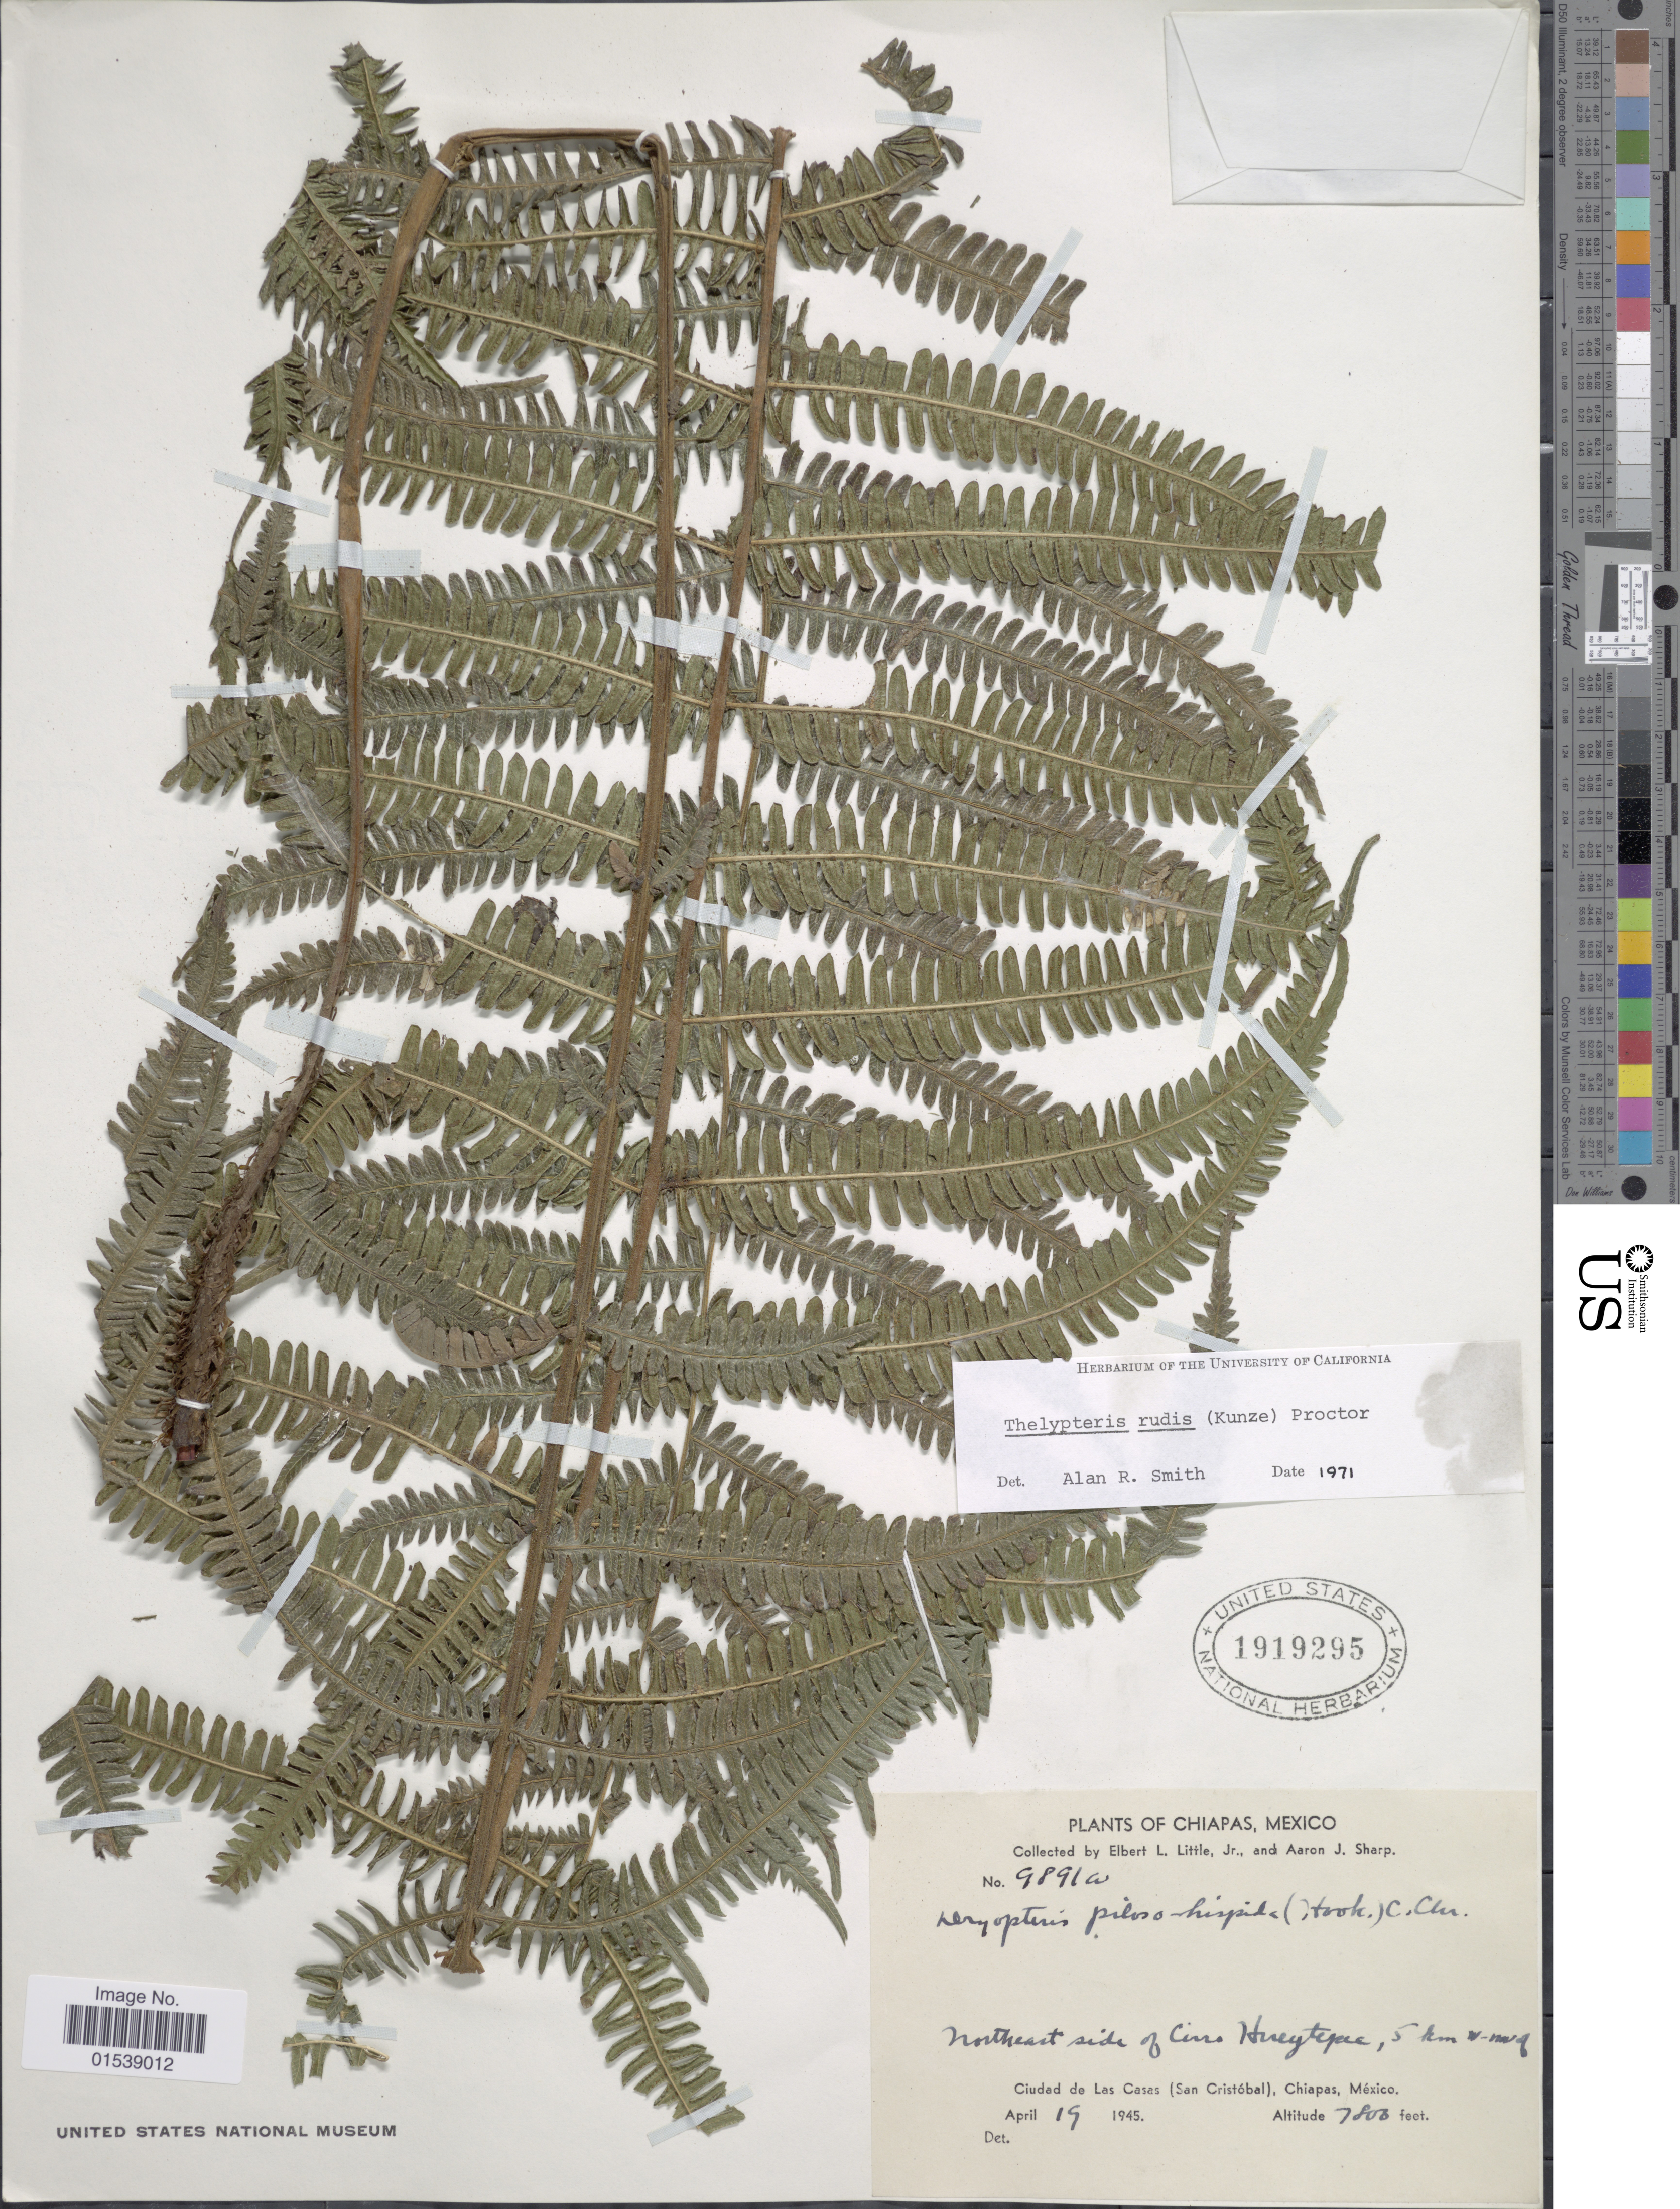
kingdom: Plantae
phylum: Tracheophyta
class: Polypodiopsida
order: Polypodiales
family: Thelypteridaceae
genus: Amauropelta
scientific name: Amauropelta rudis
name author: (Kunze) Pic. Serm.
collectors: E. L. Little & Mrs A. J. Sharp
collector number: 9891a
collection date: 1945-04-19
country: Mexico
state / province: Chiapas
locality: Northeast side of Cerro Hueytepec, 5 km w-nw of Ciudad de Las Casas (San Cristobal), Chiapas, Mexico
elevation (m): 2377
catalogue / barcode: US 1919295